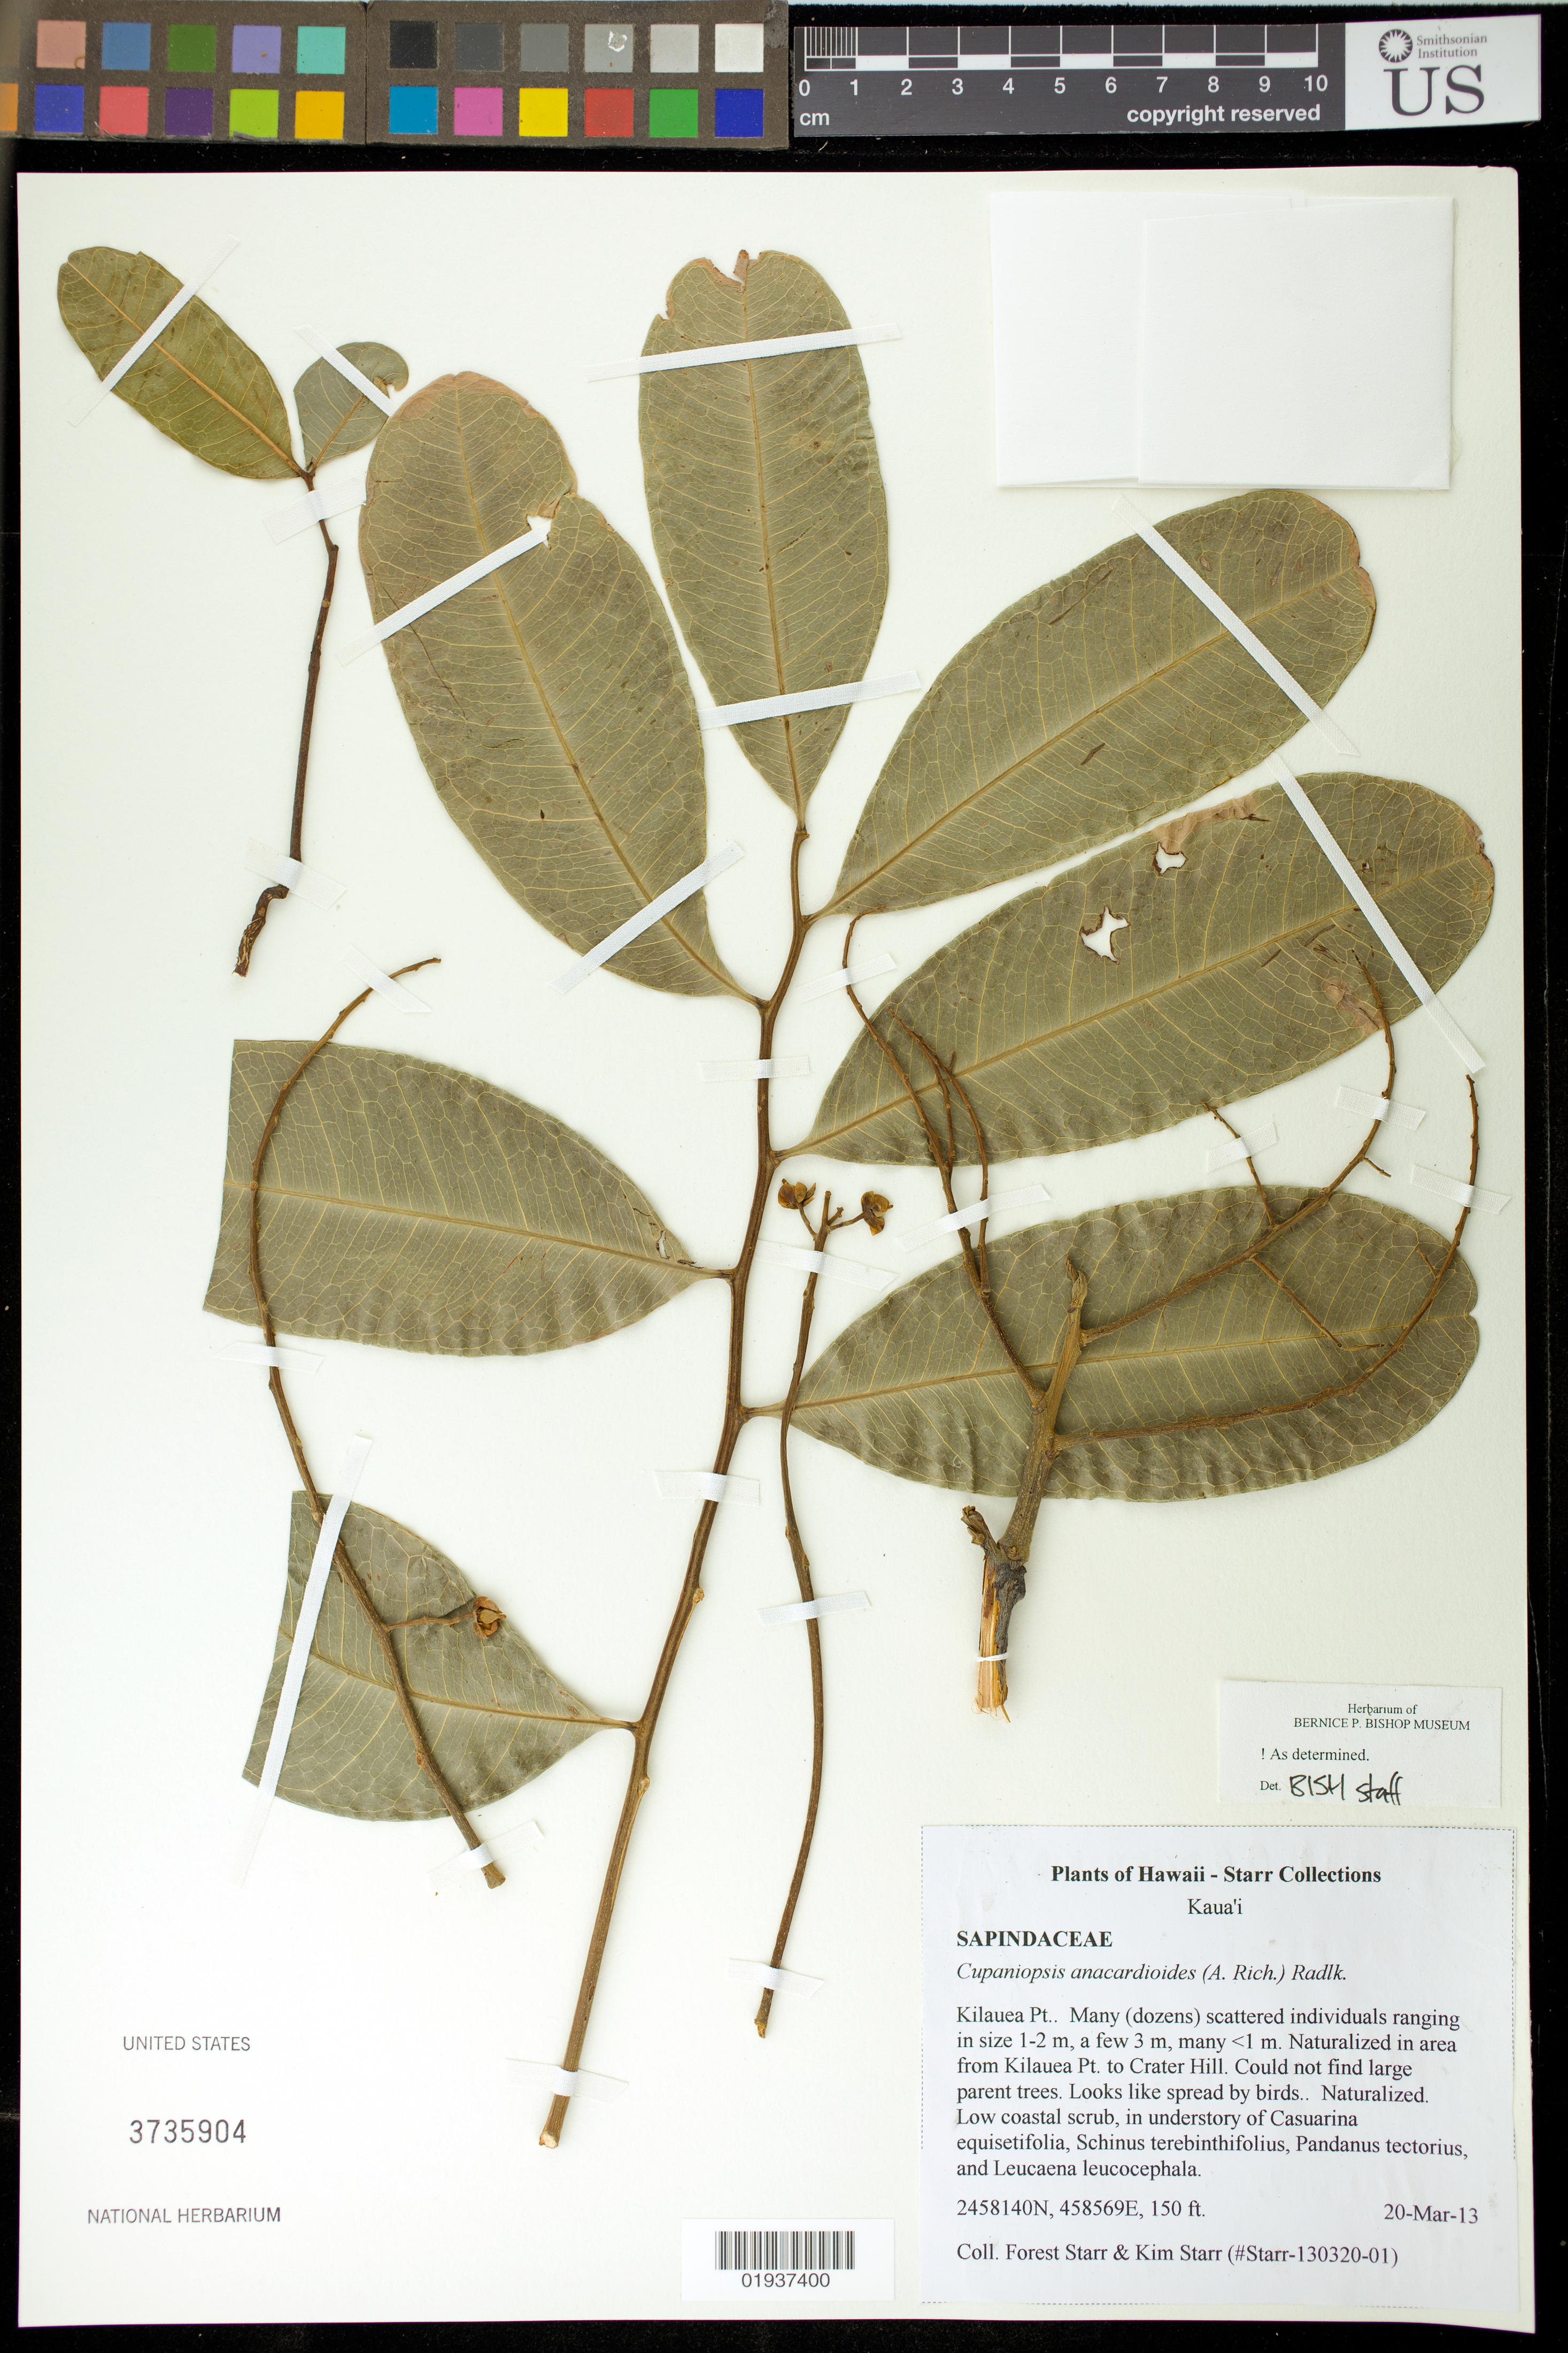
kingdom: Plantae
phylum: Tracheophyta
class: Magnoliopsida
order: Sapindales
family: Sapindaceae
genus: Cupaniopsis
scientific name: Cupaniopsis anacardioides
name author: (A. Rich.) Radlk.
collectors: F. Starr & K. Starr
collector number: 130320-01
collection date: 2013-03-20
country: United States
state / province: Hawaii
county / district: Kauai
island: Kaua'i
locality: Kilauea Pt.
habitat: Low coastal scrub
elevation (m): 46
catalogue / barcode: US 3735904